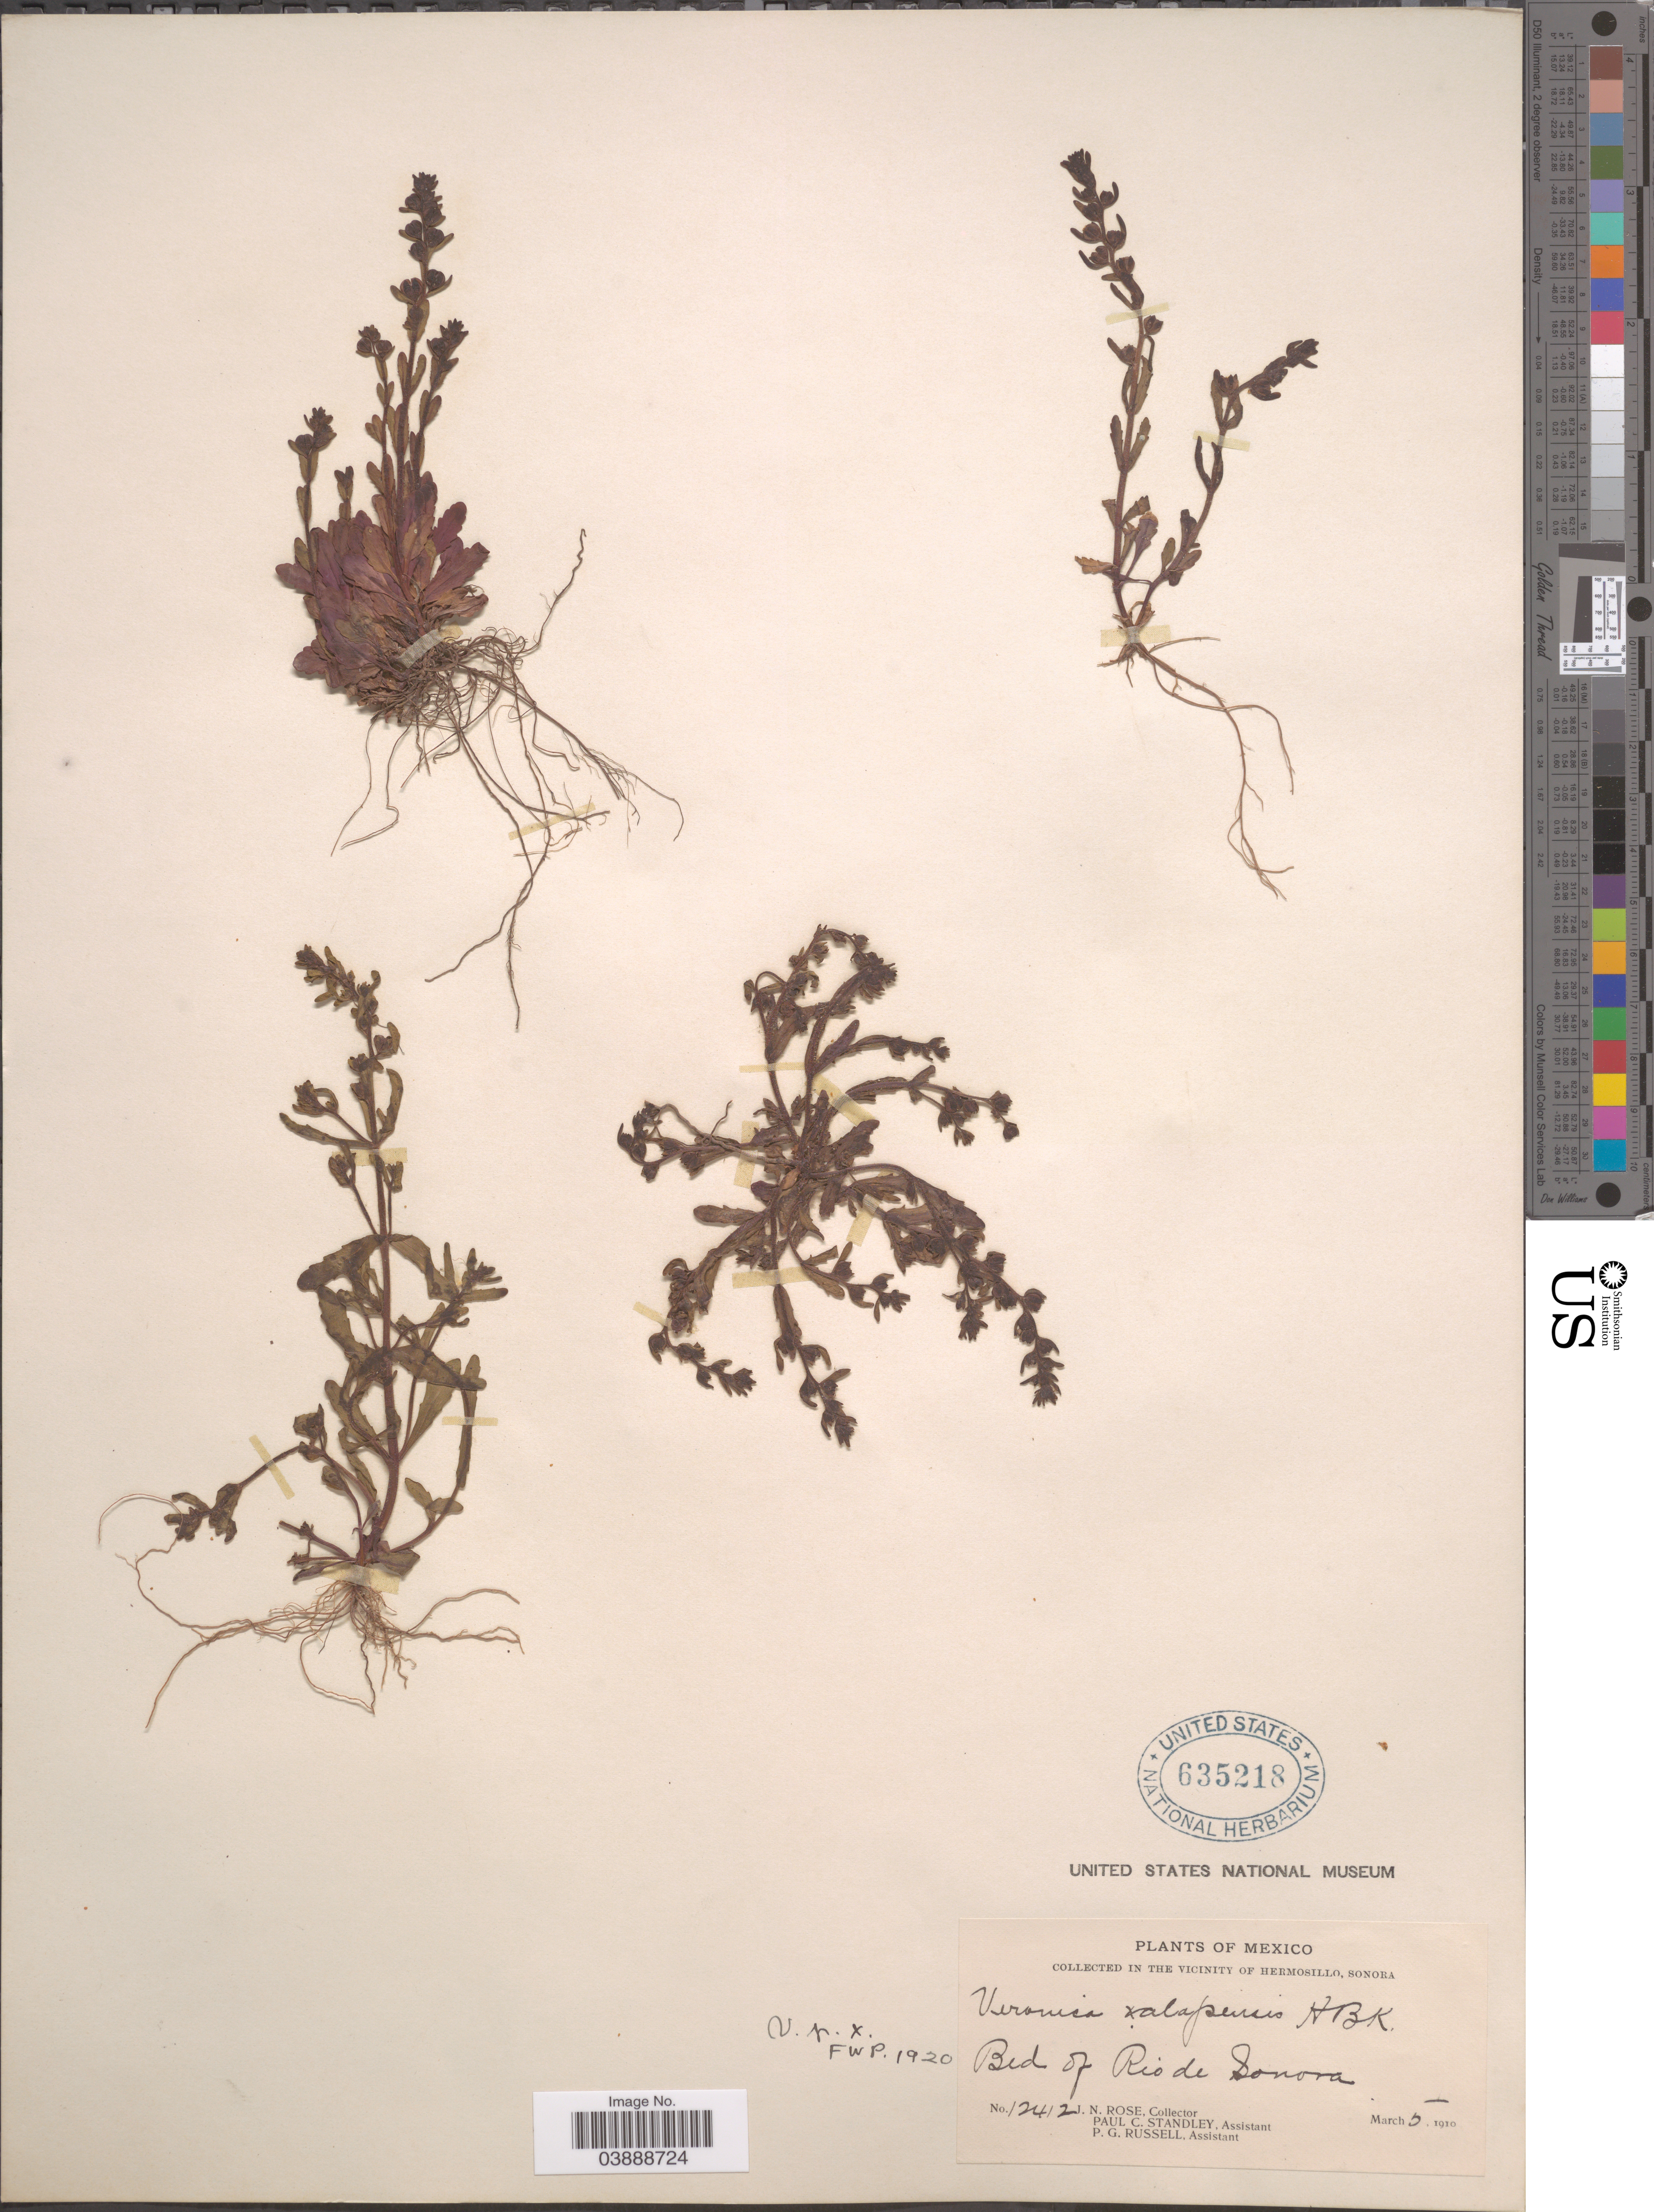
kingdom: Plantae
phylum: Tracheophyta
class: Magnoliopsida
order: Lamiales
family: Plantaginaceae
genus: Veronica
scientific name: Veronica peregrina subsp. xalapensis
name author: (Kunth) Pennell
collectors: J. N. Rose, P. C. Standley & P. G. Russell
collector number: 12412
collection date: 1910-03-05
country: Mexico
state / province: Sonora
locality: In the Vicinity of Hermosillo. Bed of Rio de Sonora.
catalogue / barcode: US 635218